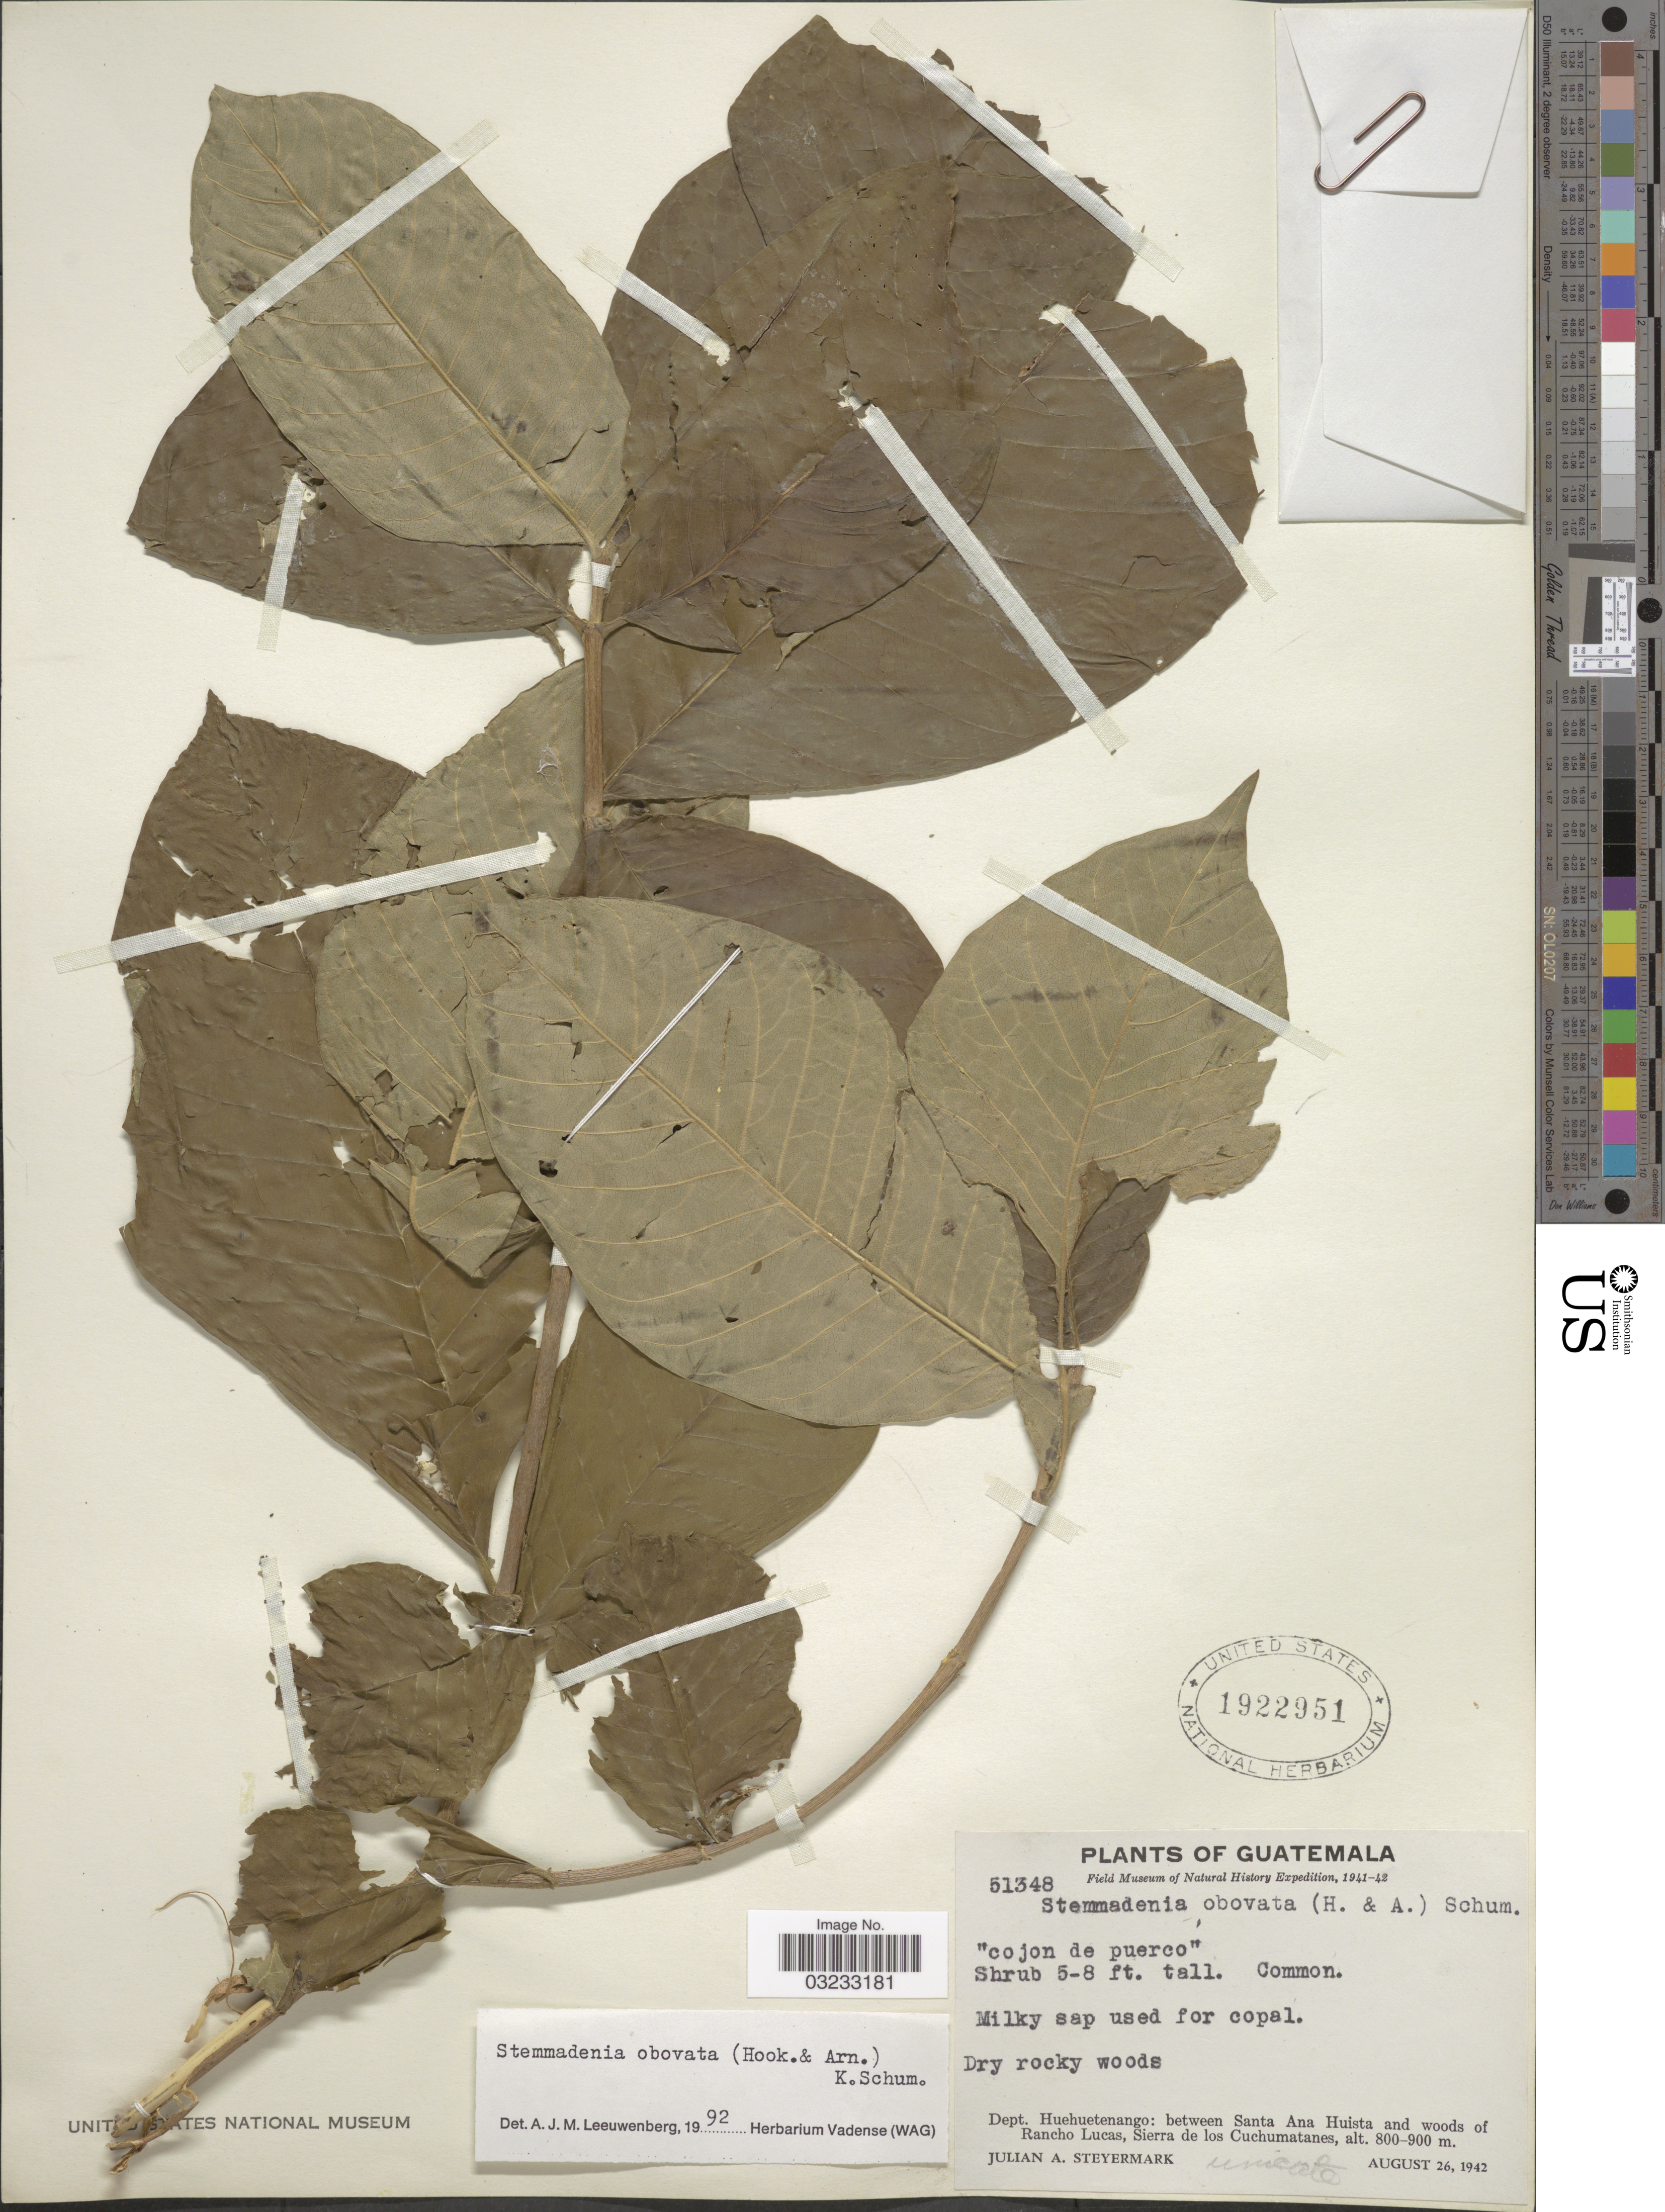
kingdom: Plantae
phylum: Tracheophyta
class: Magnoliopsida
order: Gentianales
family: Apocynaceae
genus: Stemmadenia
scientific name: Stemmadenia obovata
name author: (Hook. & Arn.) K. Schum.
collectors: J. Steyermark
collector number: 51348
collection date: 1942-08-26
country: Guatemala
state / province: Huehuetenango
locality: Dept. Huehuetenango: between Santa Ana Huista and woods of Rancho Lucas, Sierra de los Cuchumatanes.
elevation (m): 800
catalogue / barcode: US 1922951